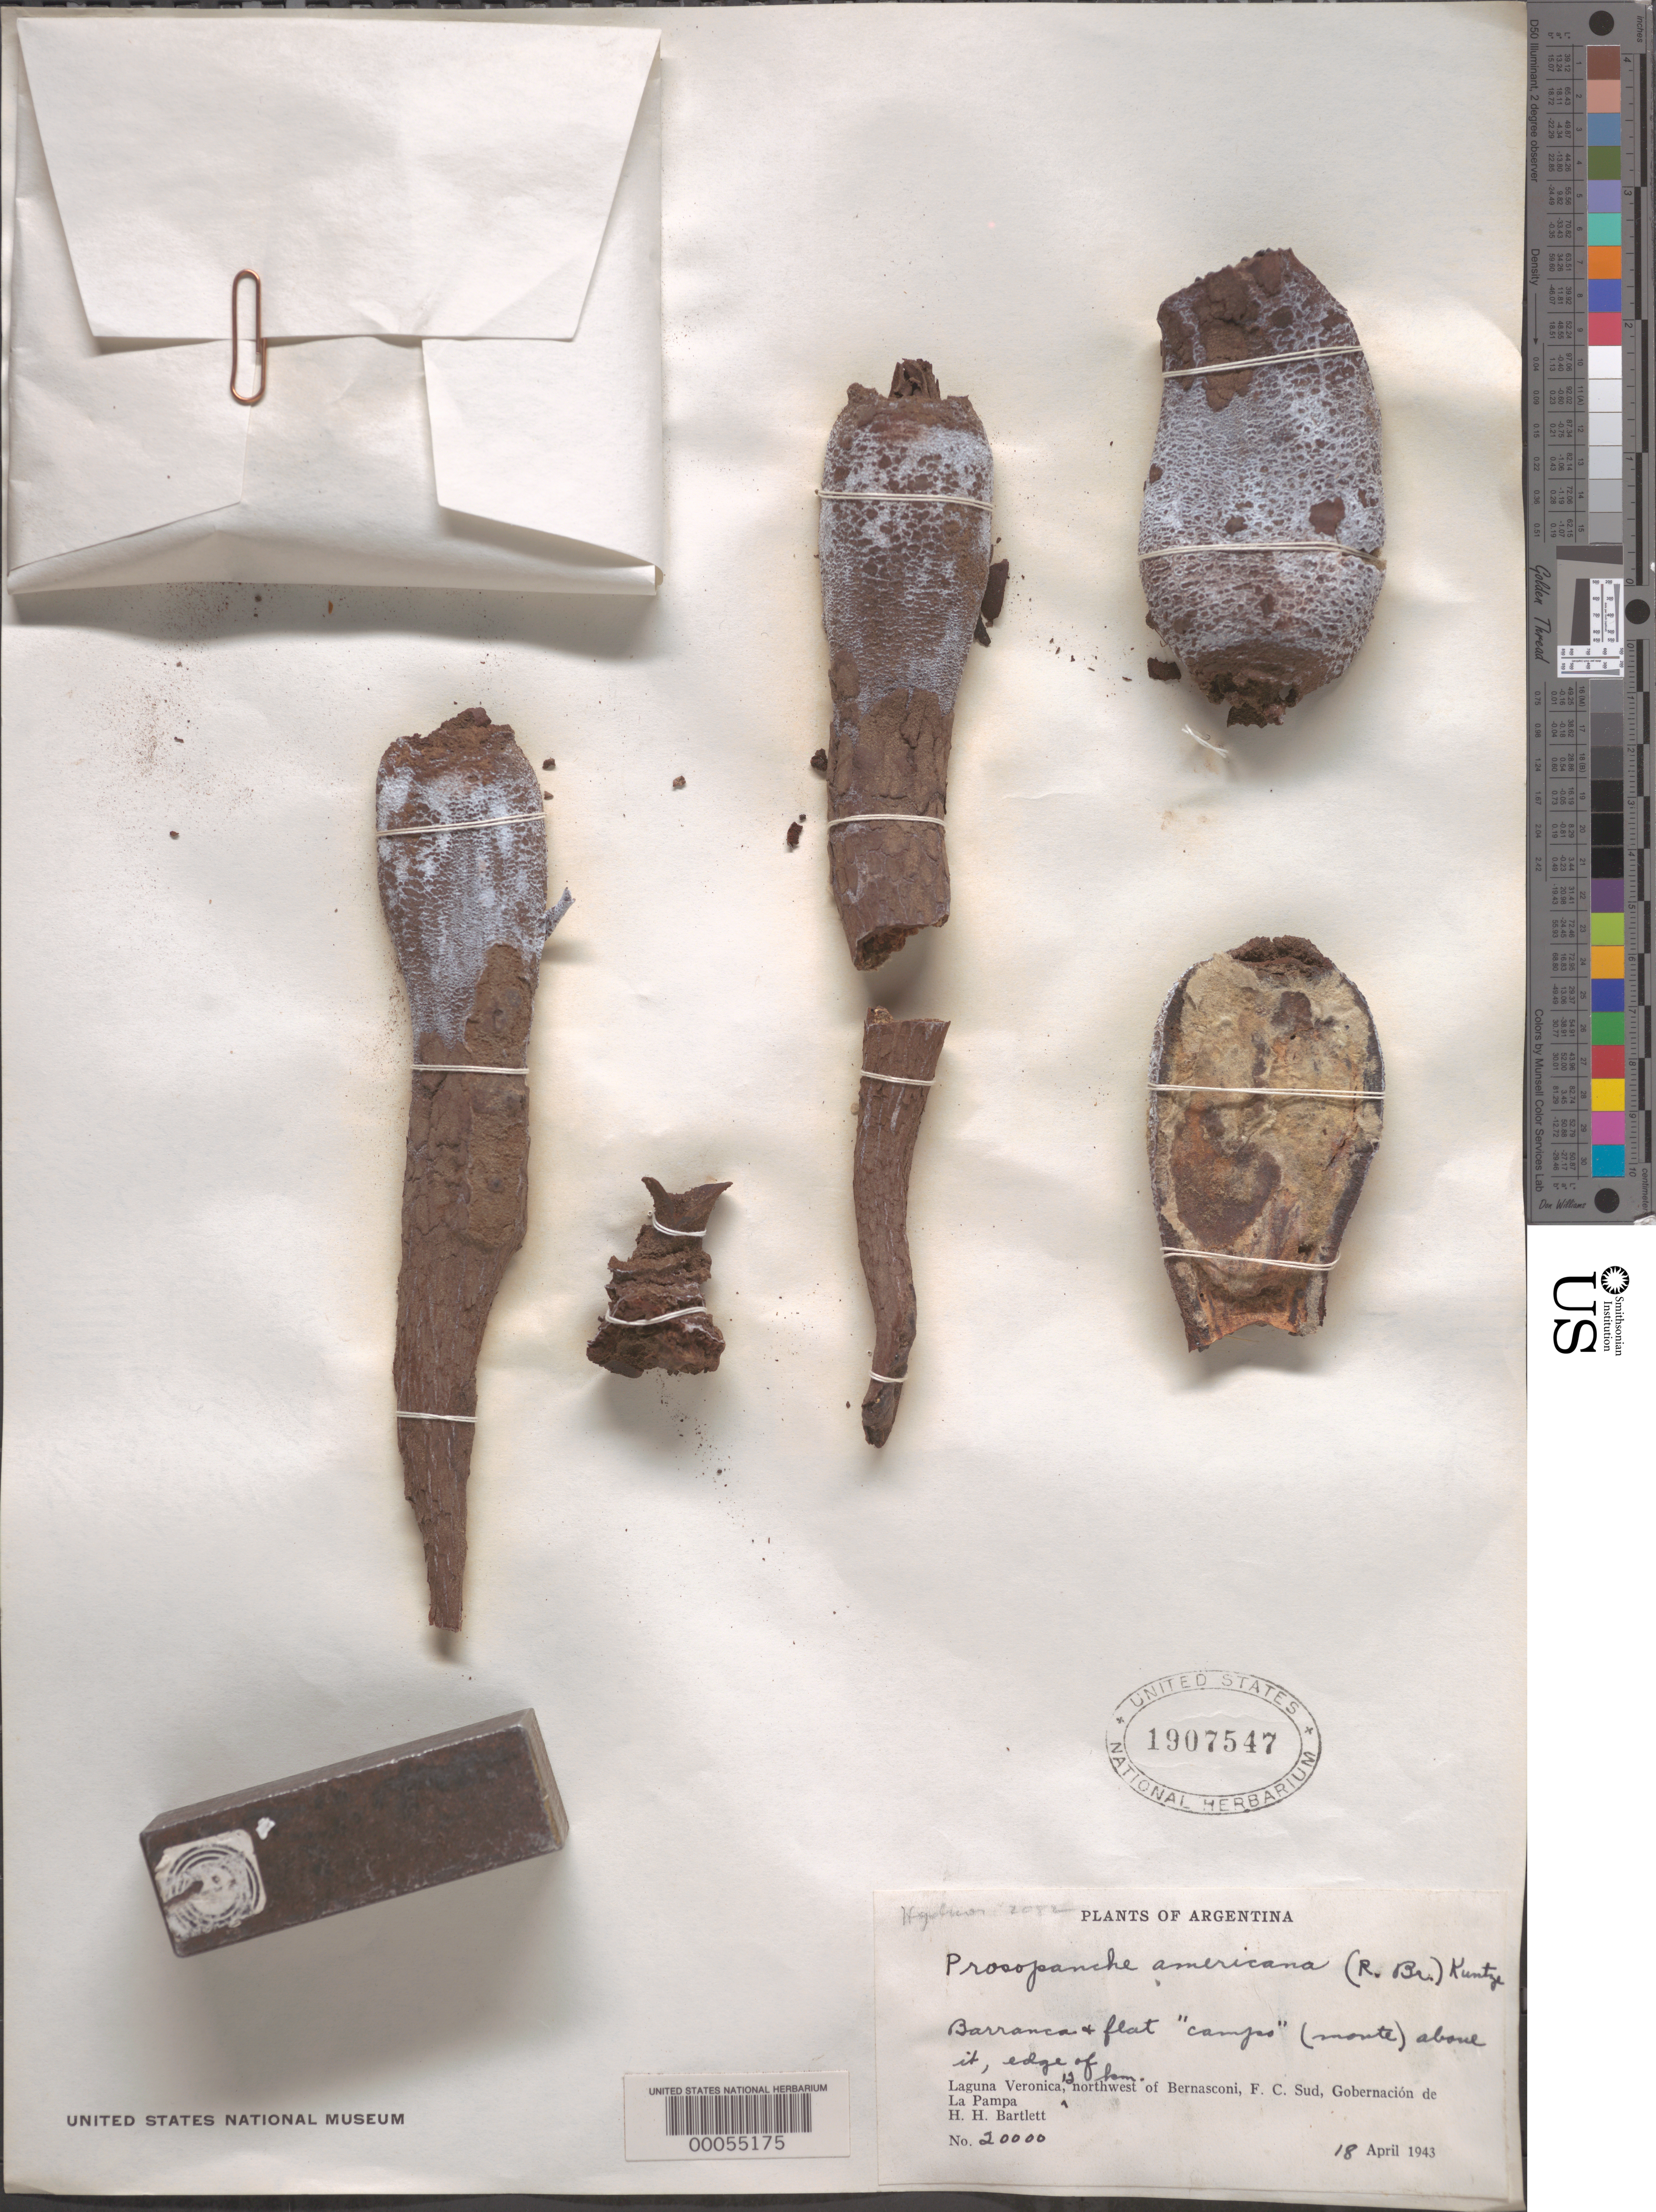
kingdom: Plantae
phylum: Tracheophyta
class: Magnoliopsida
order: Piperales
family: Hydnoraceae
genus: Prosopanche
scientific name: Prosopanche americana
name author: (R.C. Br.) Baill.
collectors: H. H. Bartlett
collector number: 20000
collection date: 1943-04-18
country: Argentina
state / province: La Pampa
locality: Barranca+ flat "camps" (monte) above it, edge of Laguna Veronica, 12 km. northwest of Bernasconi, F. C. Sud, Gobernación de La Pampa.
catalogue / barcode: US 1907547